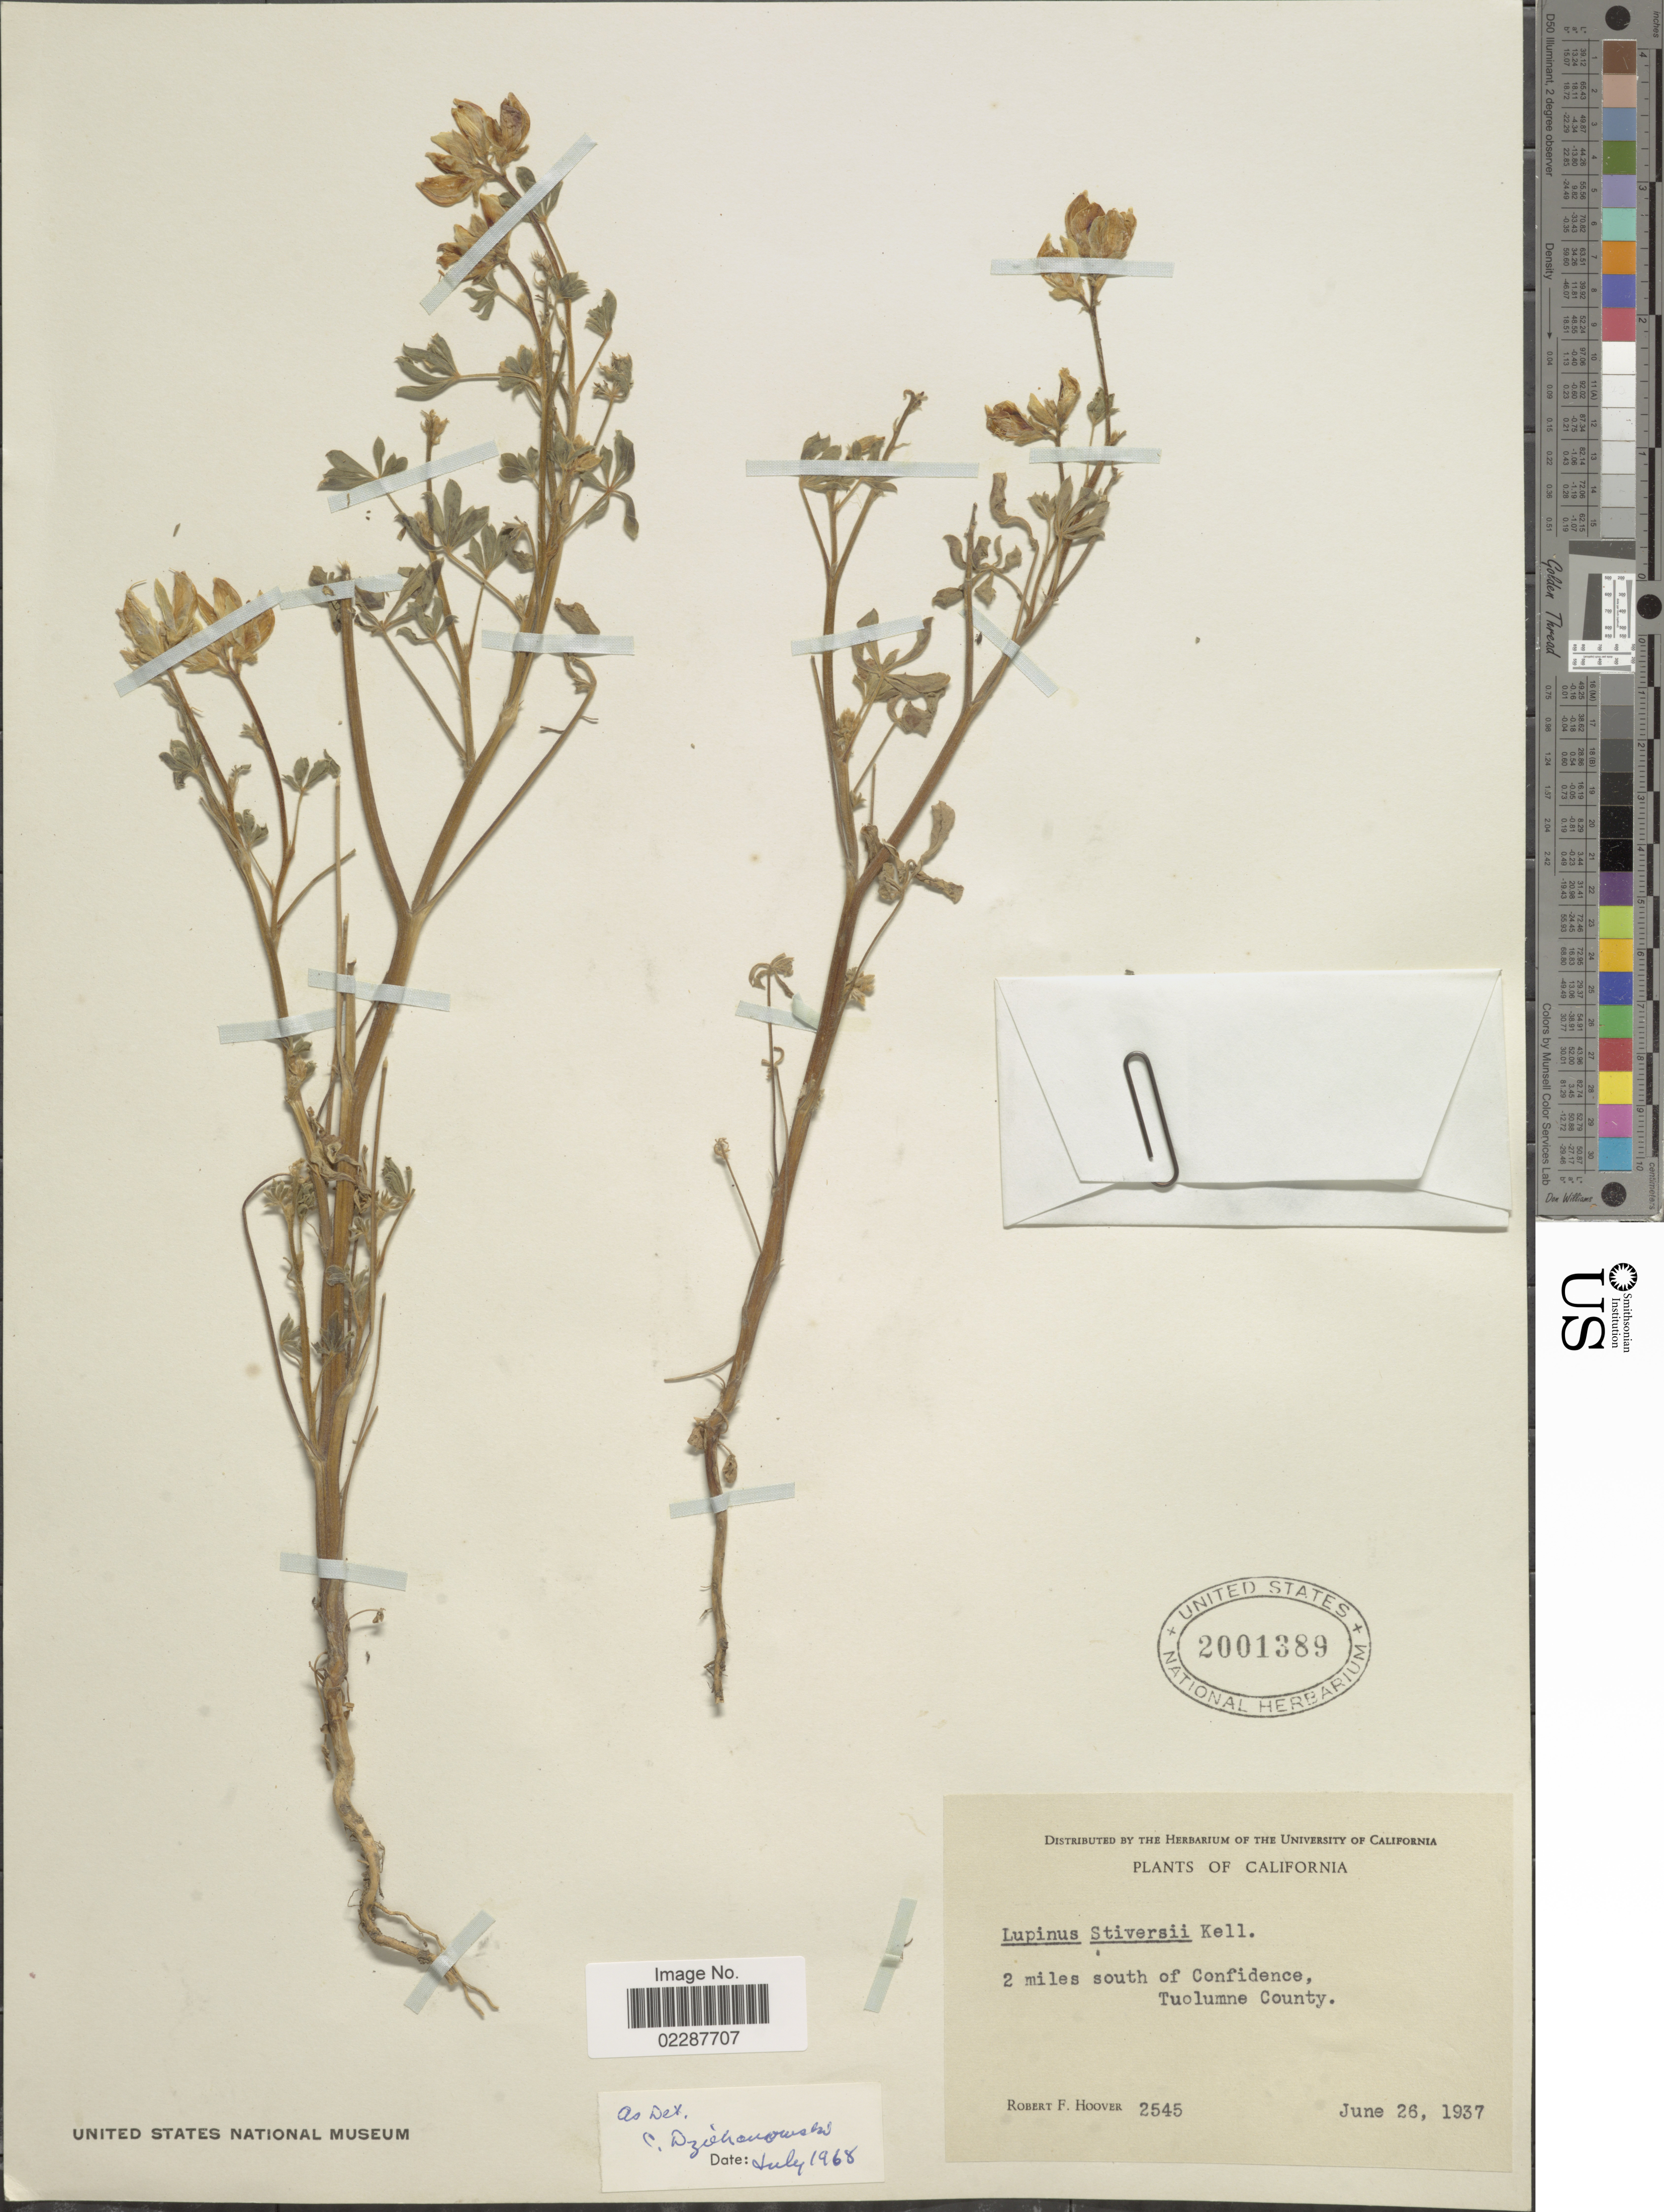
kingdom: Plantae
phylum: Tracheophyta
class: Magnoliopsida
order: Fabales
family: Fabaceae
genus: Lupinus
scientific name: Lupinus stiversii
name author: Kellogg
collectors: R. F. Hoover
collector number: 2545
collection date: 1937-06-26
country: United States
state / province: California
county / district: Tuolumne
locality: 2 miles south of Confidence, Tuolumne County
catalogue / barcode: US 2001389